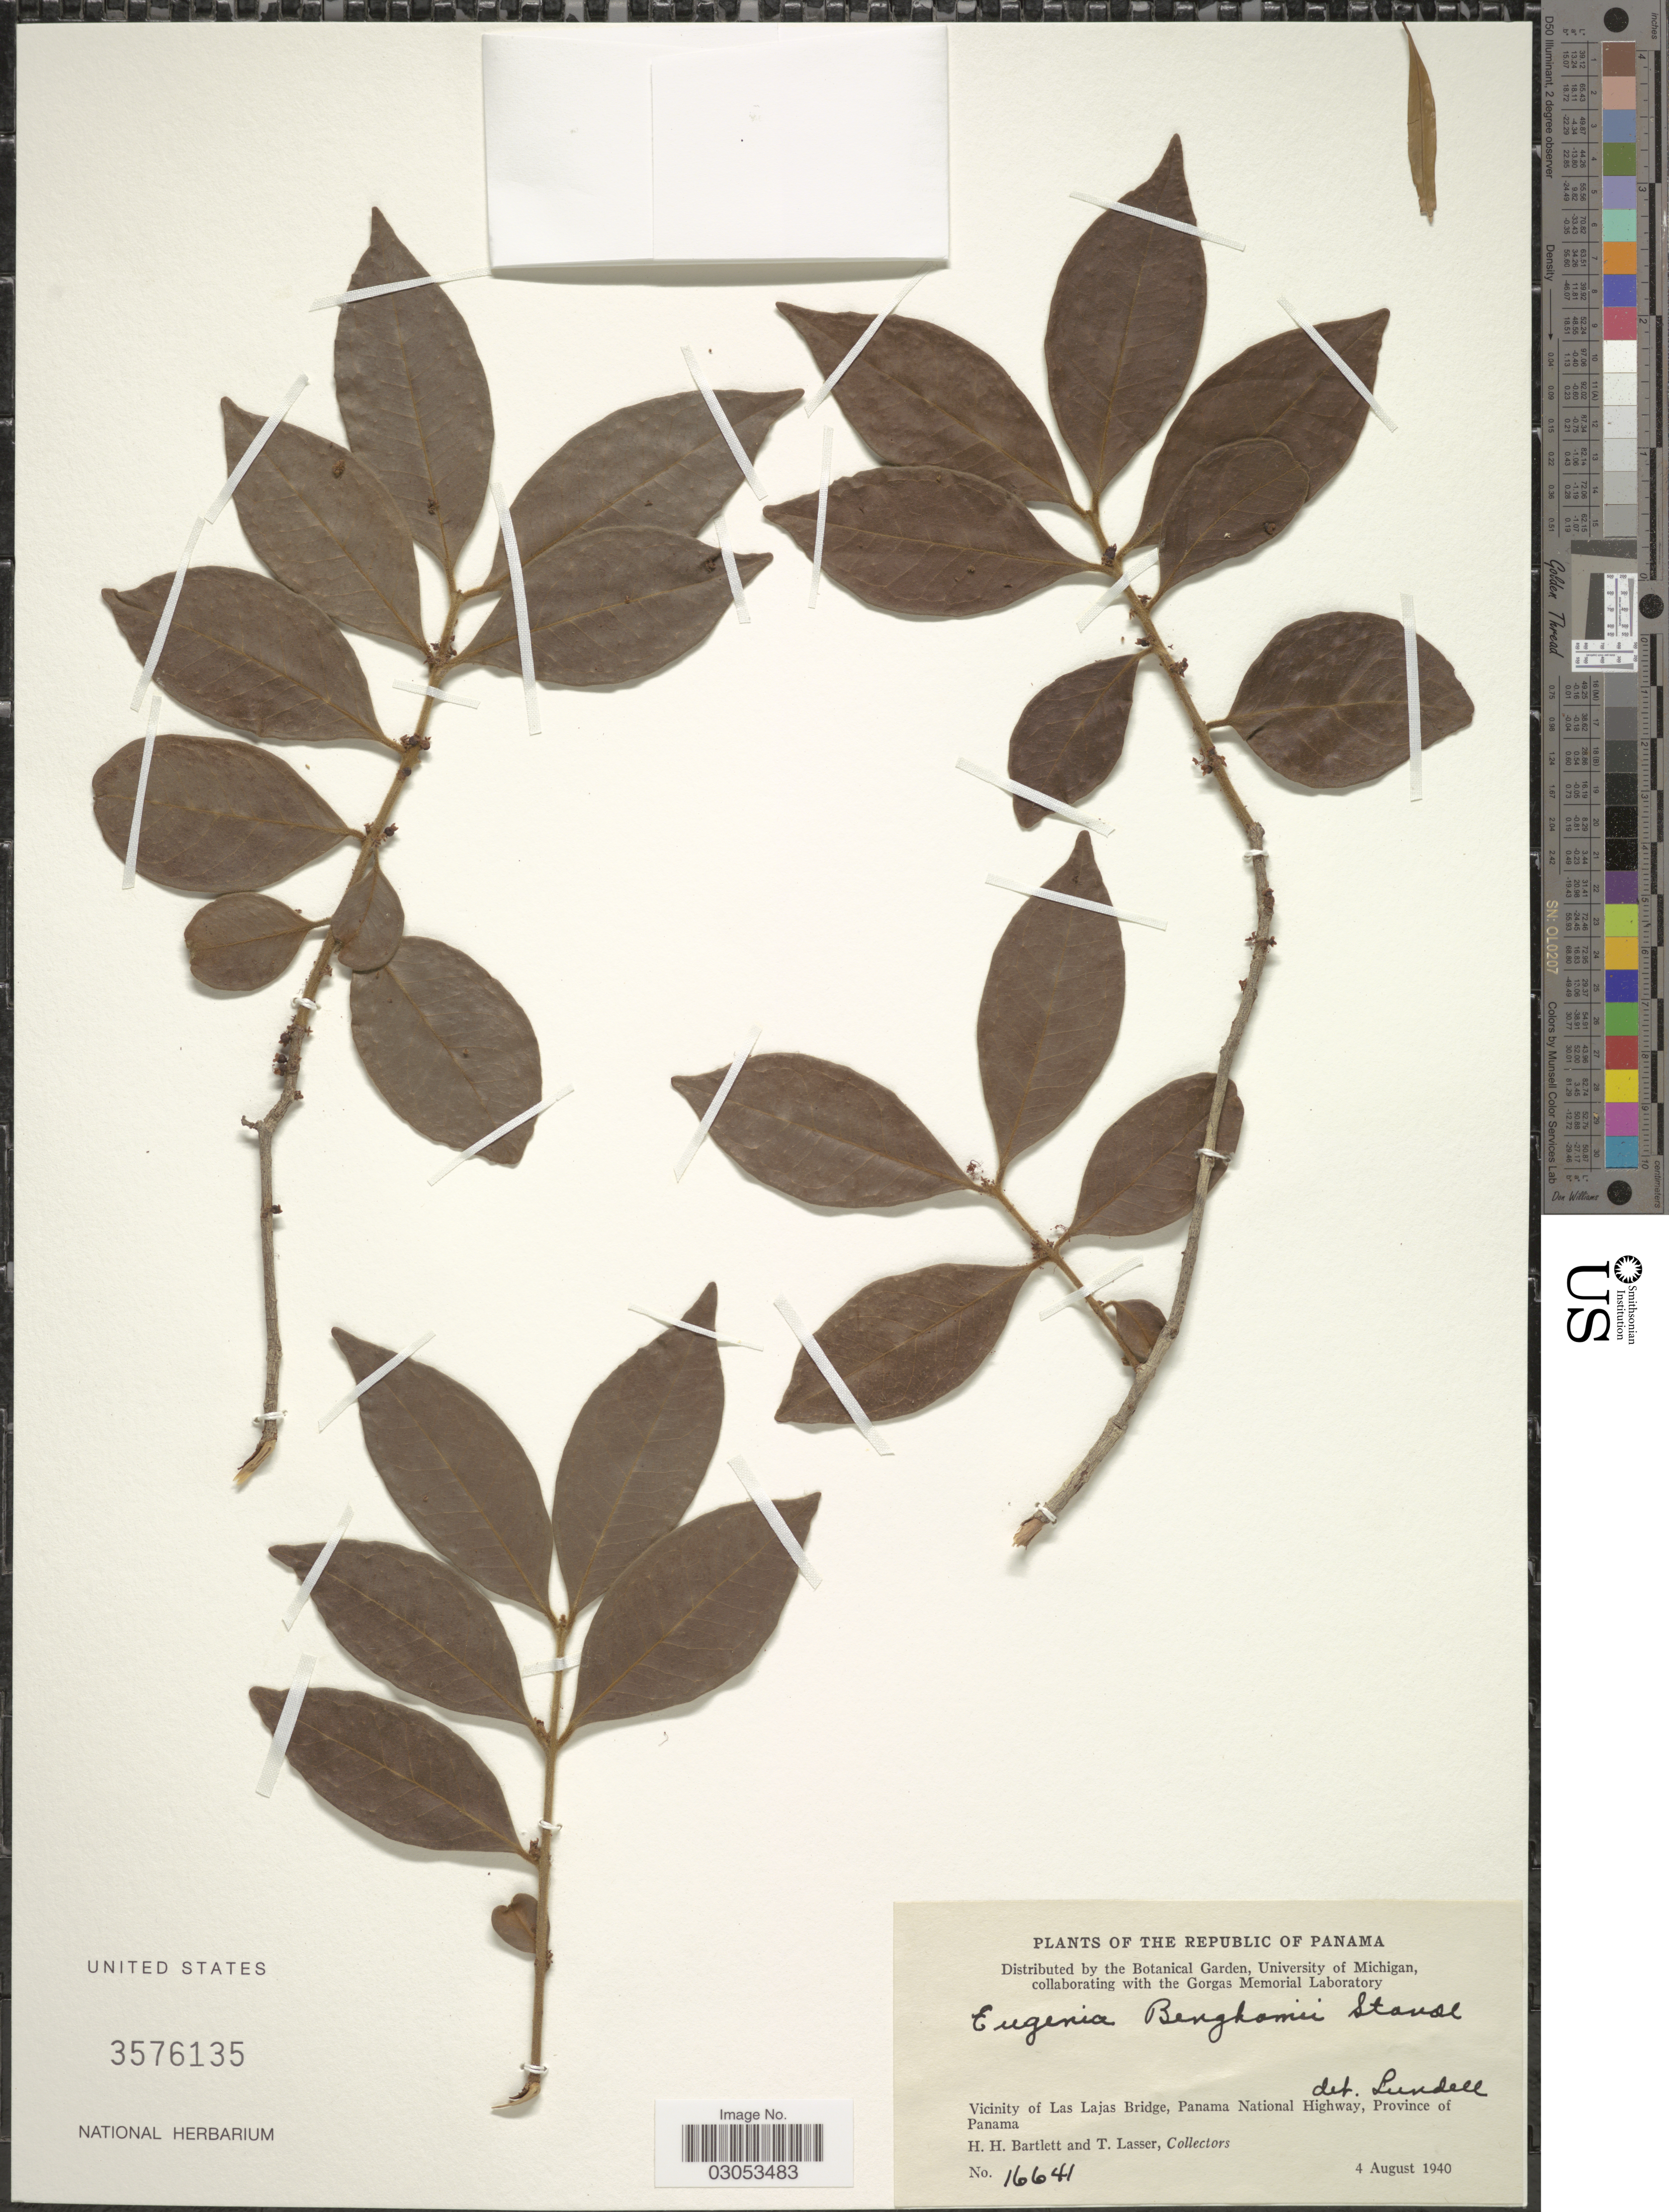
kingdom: Plantae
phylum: Tracheophyta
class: Magnoliopsida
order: Myrtales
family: Myrtaceae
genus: Eugenia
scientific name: Eugenia banghamii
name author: Standl.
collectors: H. H. Bartlett & T. Lasser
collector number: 16641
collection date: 1940-08-04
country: Panama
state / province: Panamá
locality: Republic of Panama. Vicinity of Las Lajas Bridge, Panama National Highway, Province of Panama.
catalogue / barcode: US 3576135